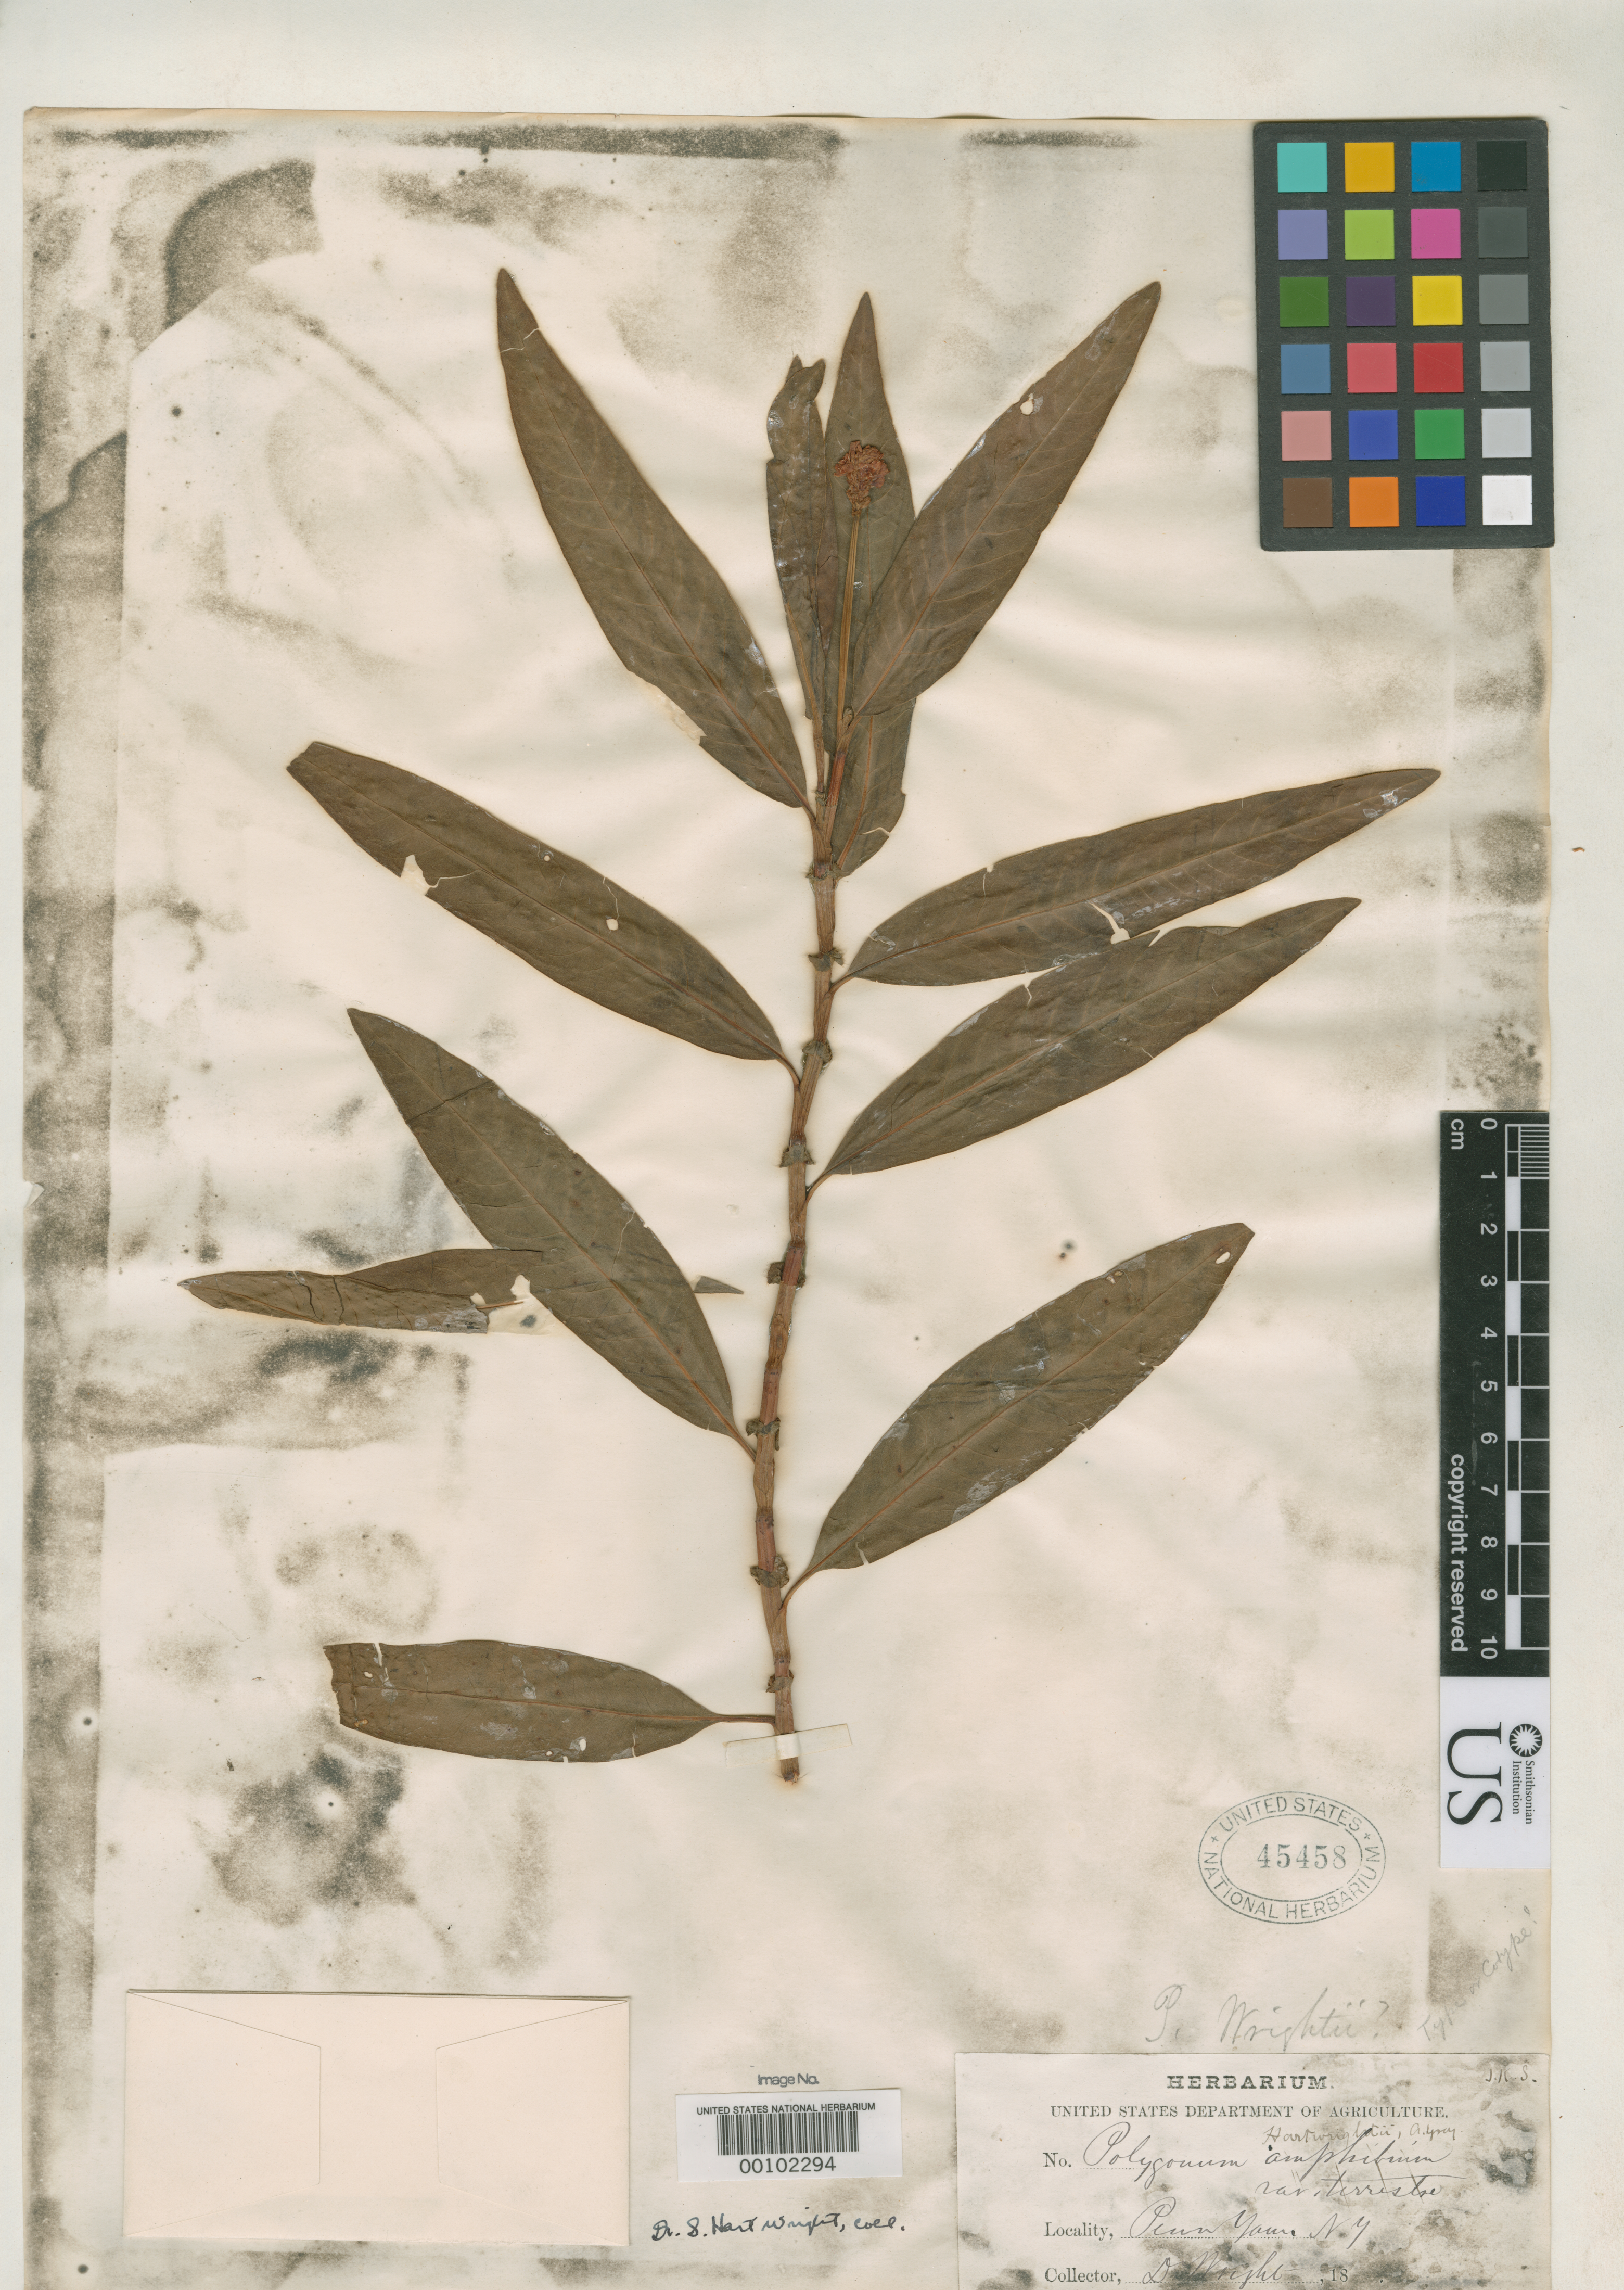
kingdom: Plantae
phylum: Tracheophyta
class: Magnoliopsida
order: Caryophyllales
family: Polygonaceae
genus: Polygonum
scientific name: Polygonum hartwrightii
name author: A. Gray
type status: Type Collection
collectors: S. H. Wright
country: United States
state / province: New York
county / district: Yates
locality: Penn Yan.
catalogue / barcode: US 45458